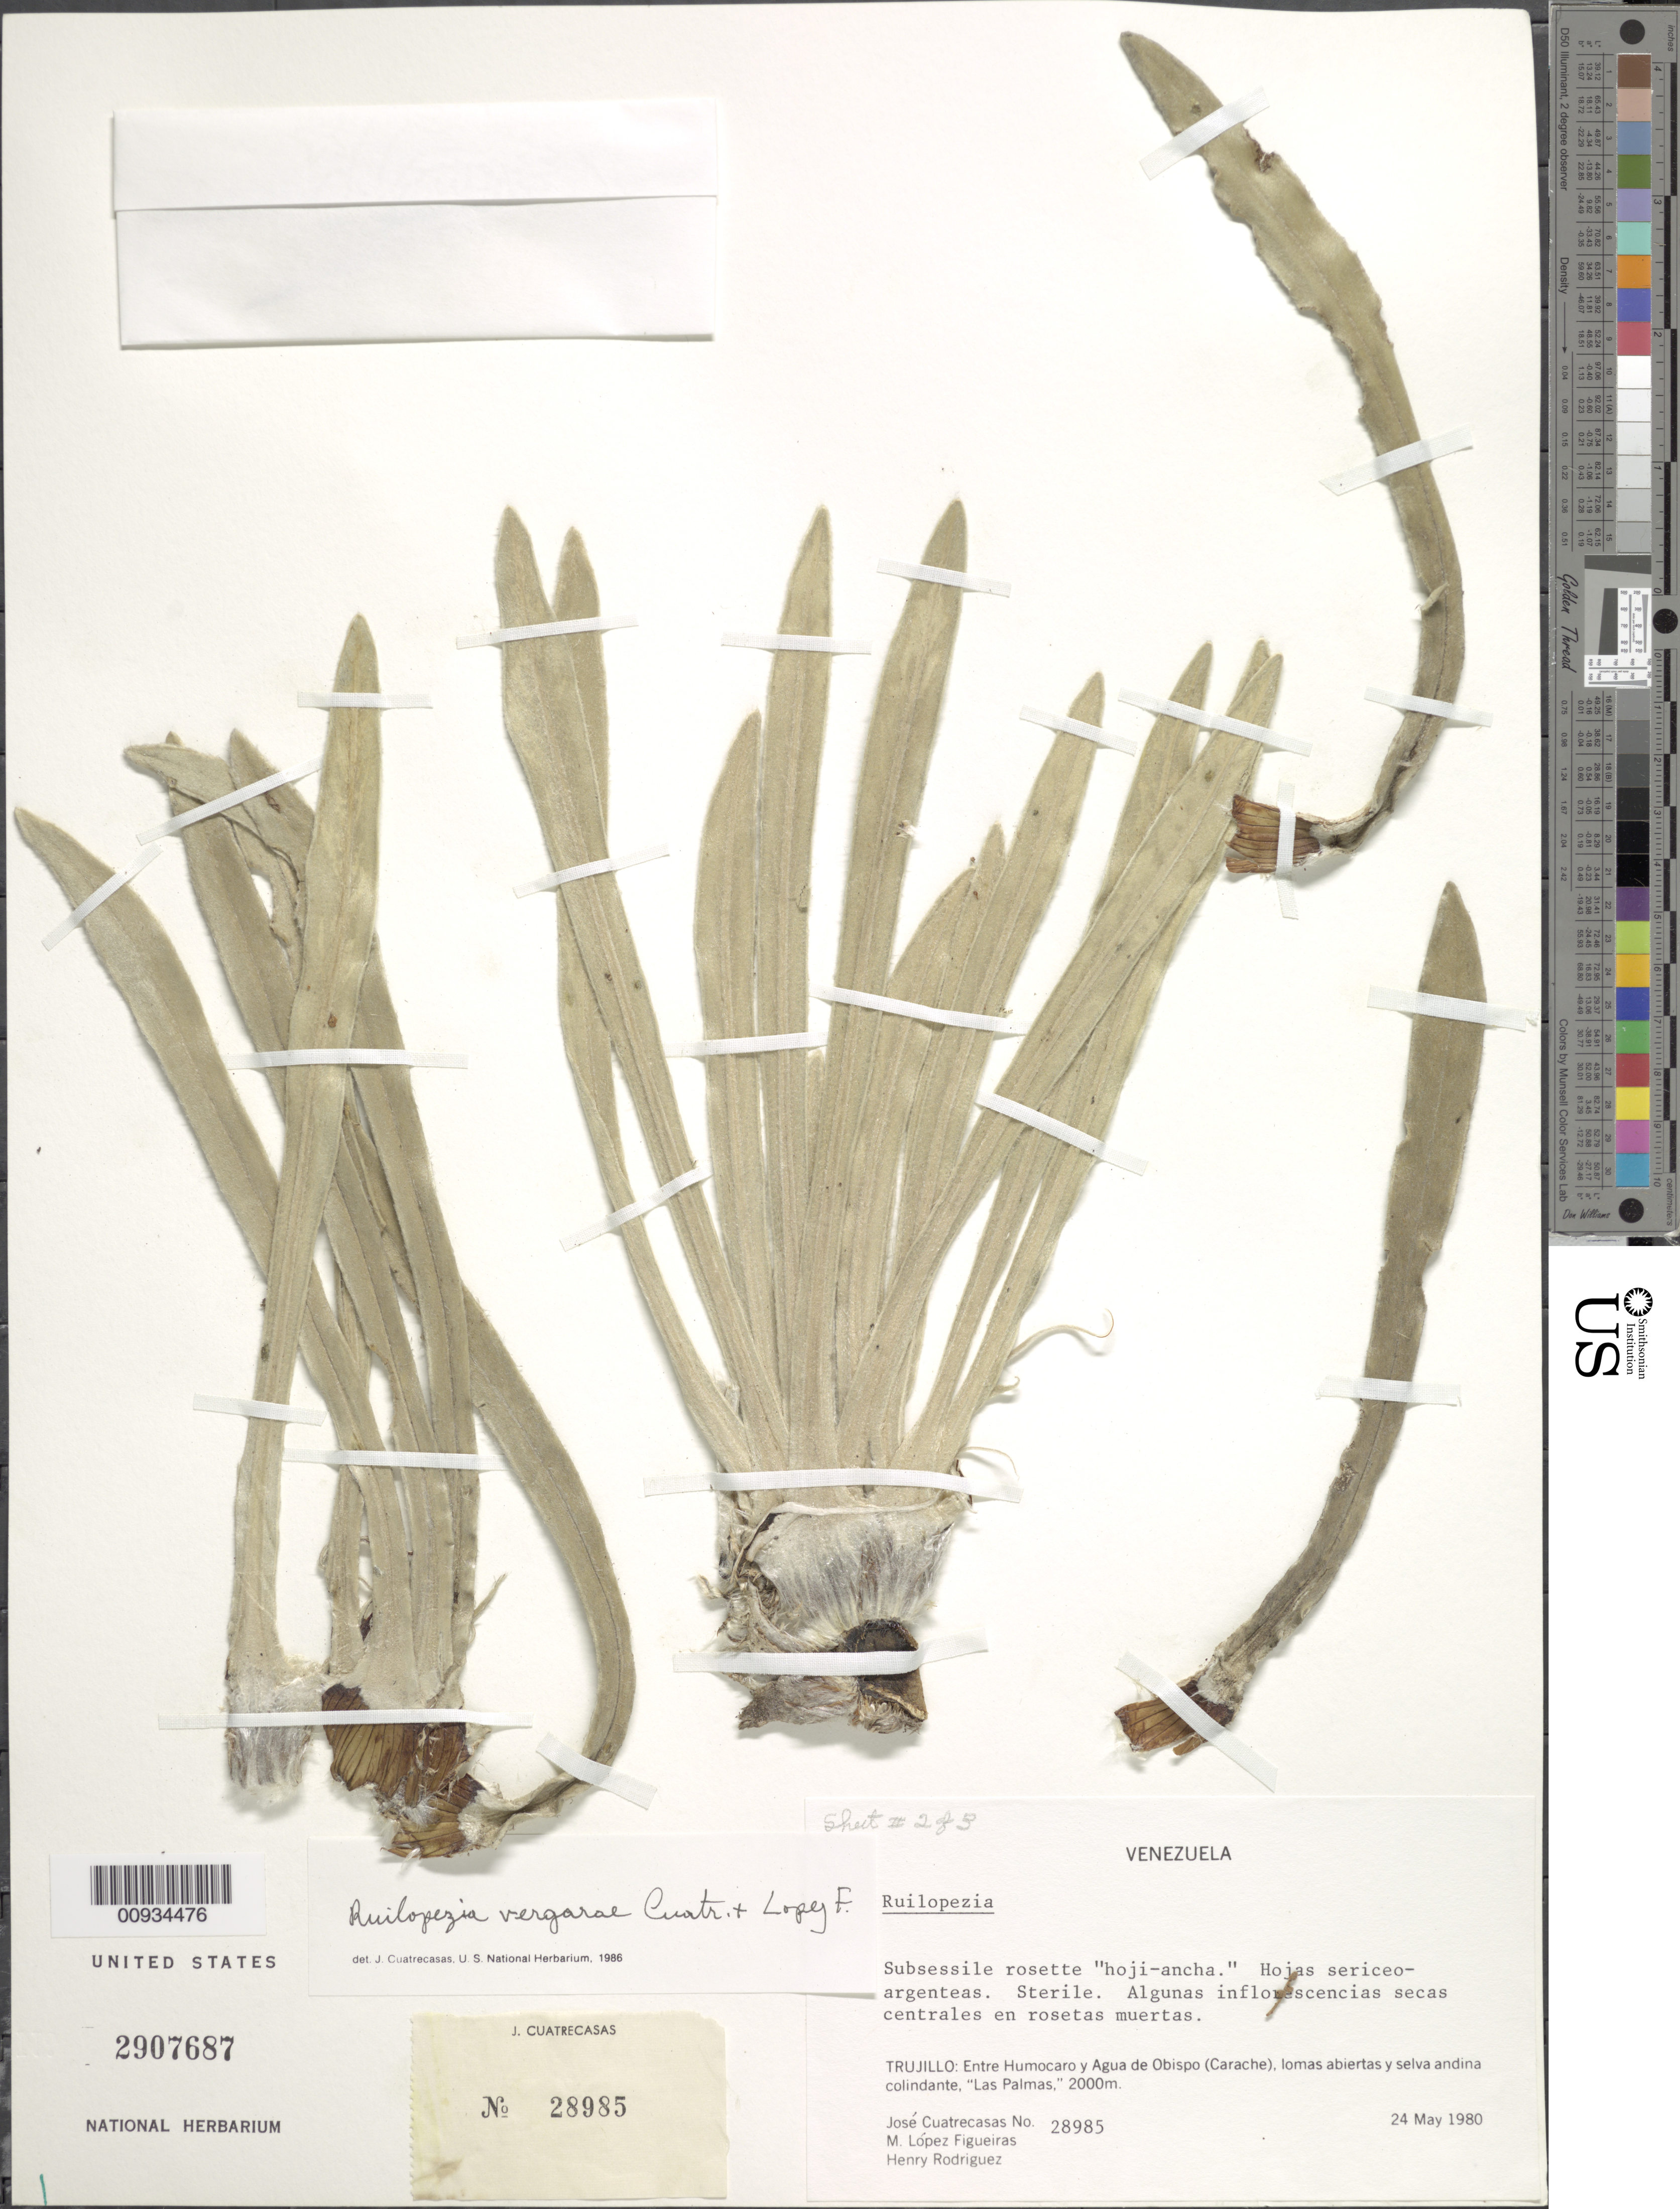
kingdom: Plantae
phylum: Tracheophyta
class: Magnoliopsida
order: Asterales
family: Asteraceae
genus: Ruilopezia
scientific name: Ruilopezia vergarae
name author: Cuatrec. & López Fig.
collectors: J. Cuatrecasas, M. López Figueiras & H. A. Rodriguez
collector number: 28985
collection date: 1980-05-24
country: Venezuela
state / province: Trujillo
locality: Entre Humocaro y Agua de Obispo (Carache), Las Palmas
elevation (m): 2000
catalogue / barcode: US 2907687